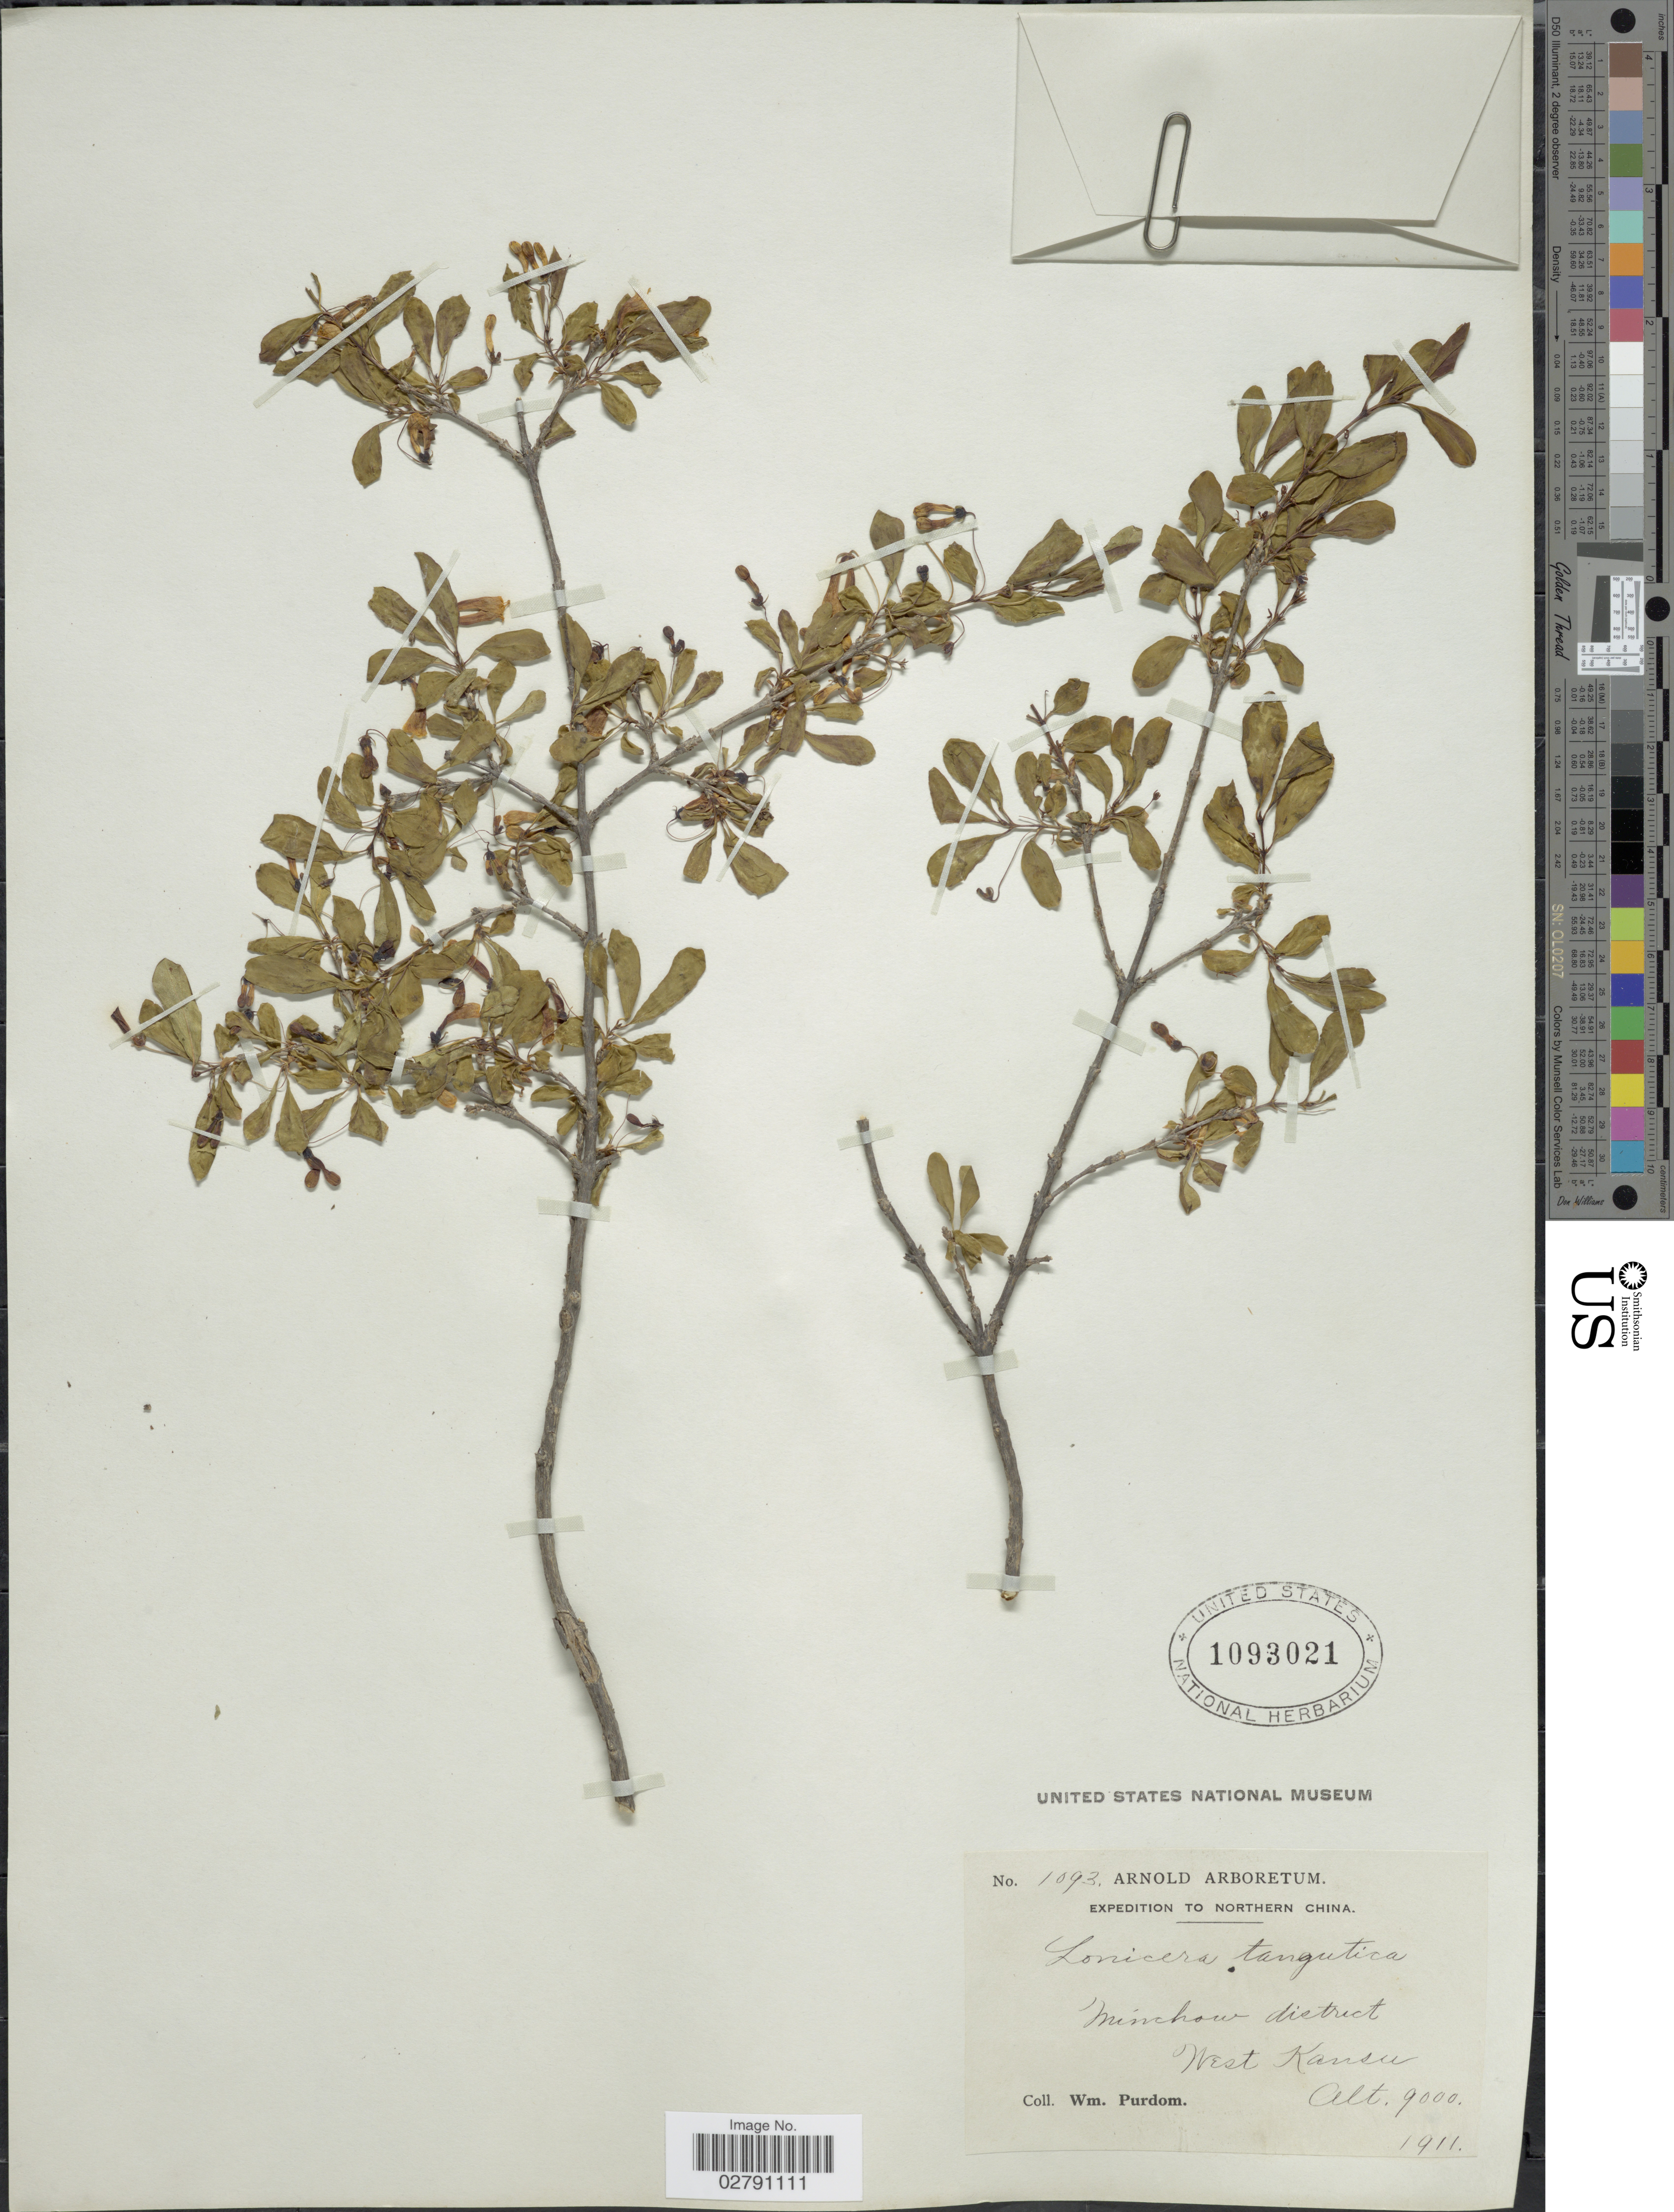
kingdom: Plantae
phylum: Tracheophyta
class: Magnoliopsida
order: Dipsacales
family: Caprifoliaceae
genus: Lonicera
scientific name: Lonicera tangutica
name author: Maxim.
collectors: W. Purdom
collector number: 1093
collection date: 1911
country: China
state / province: Gansu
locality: Northern China. Winchow district. West Kansu.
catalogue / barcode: US 1093021